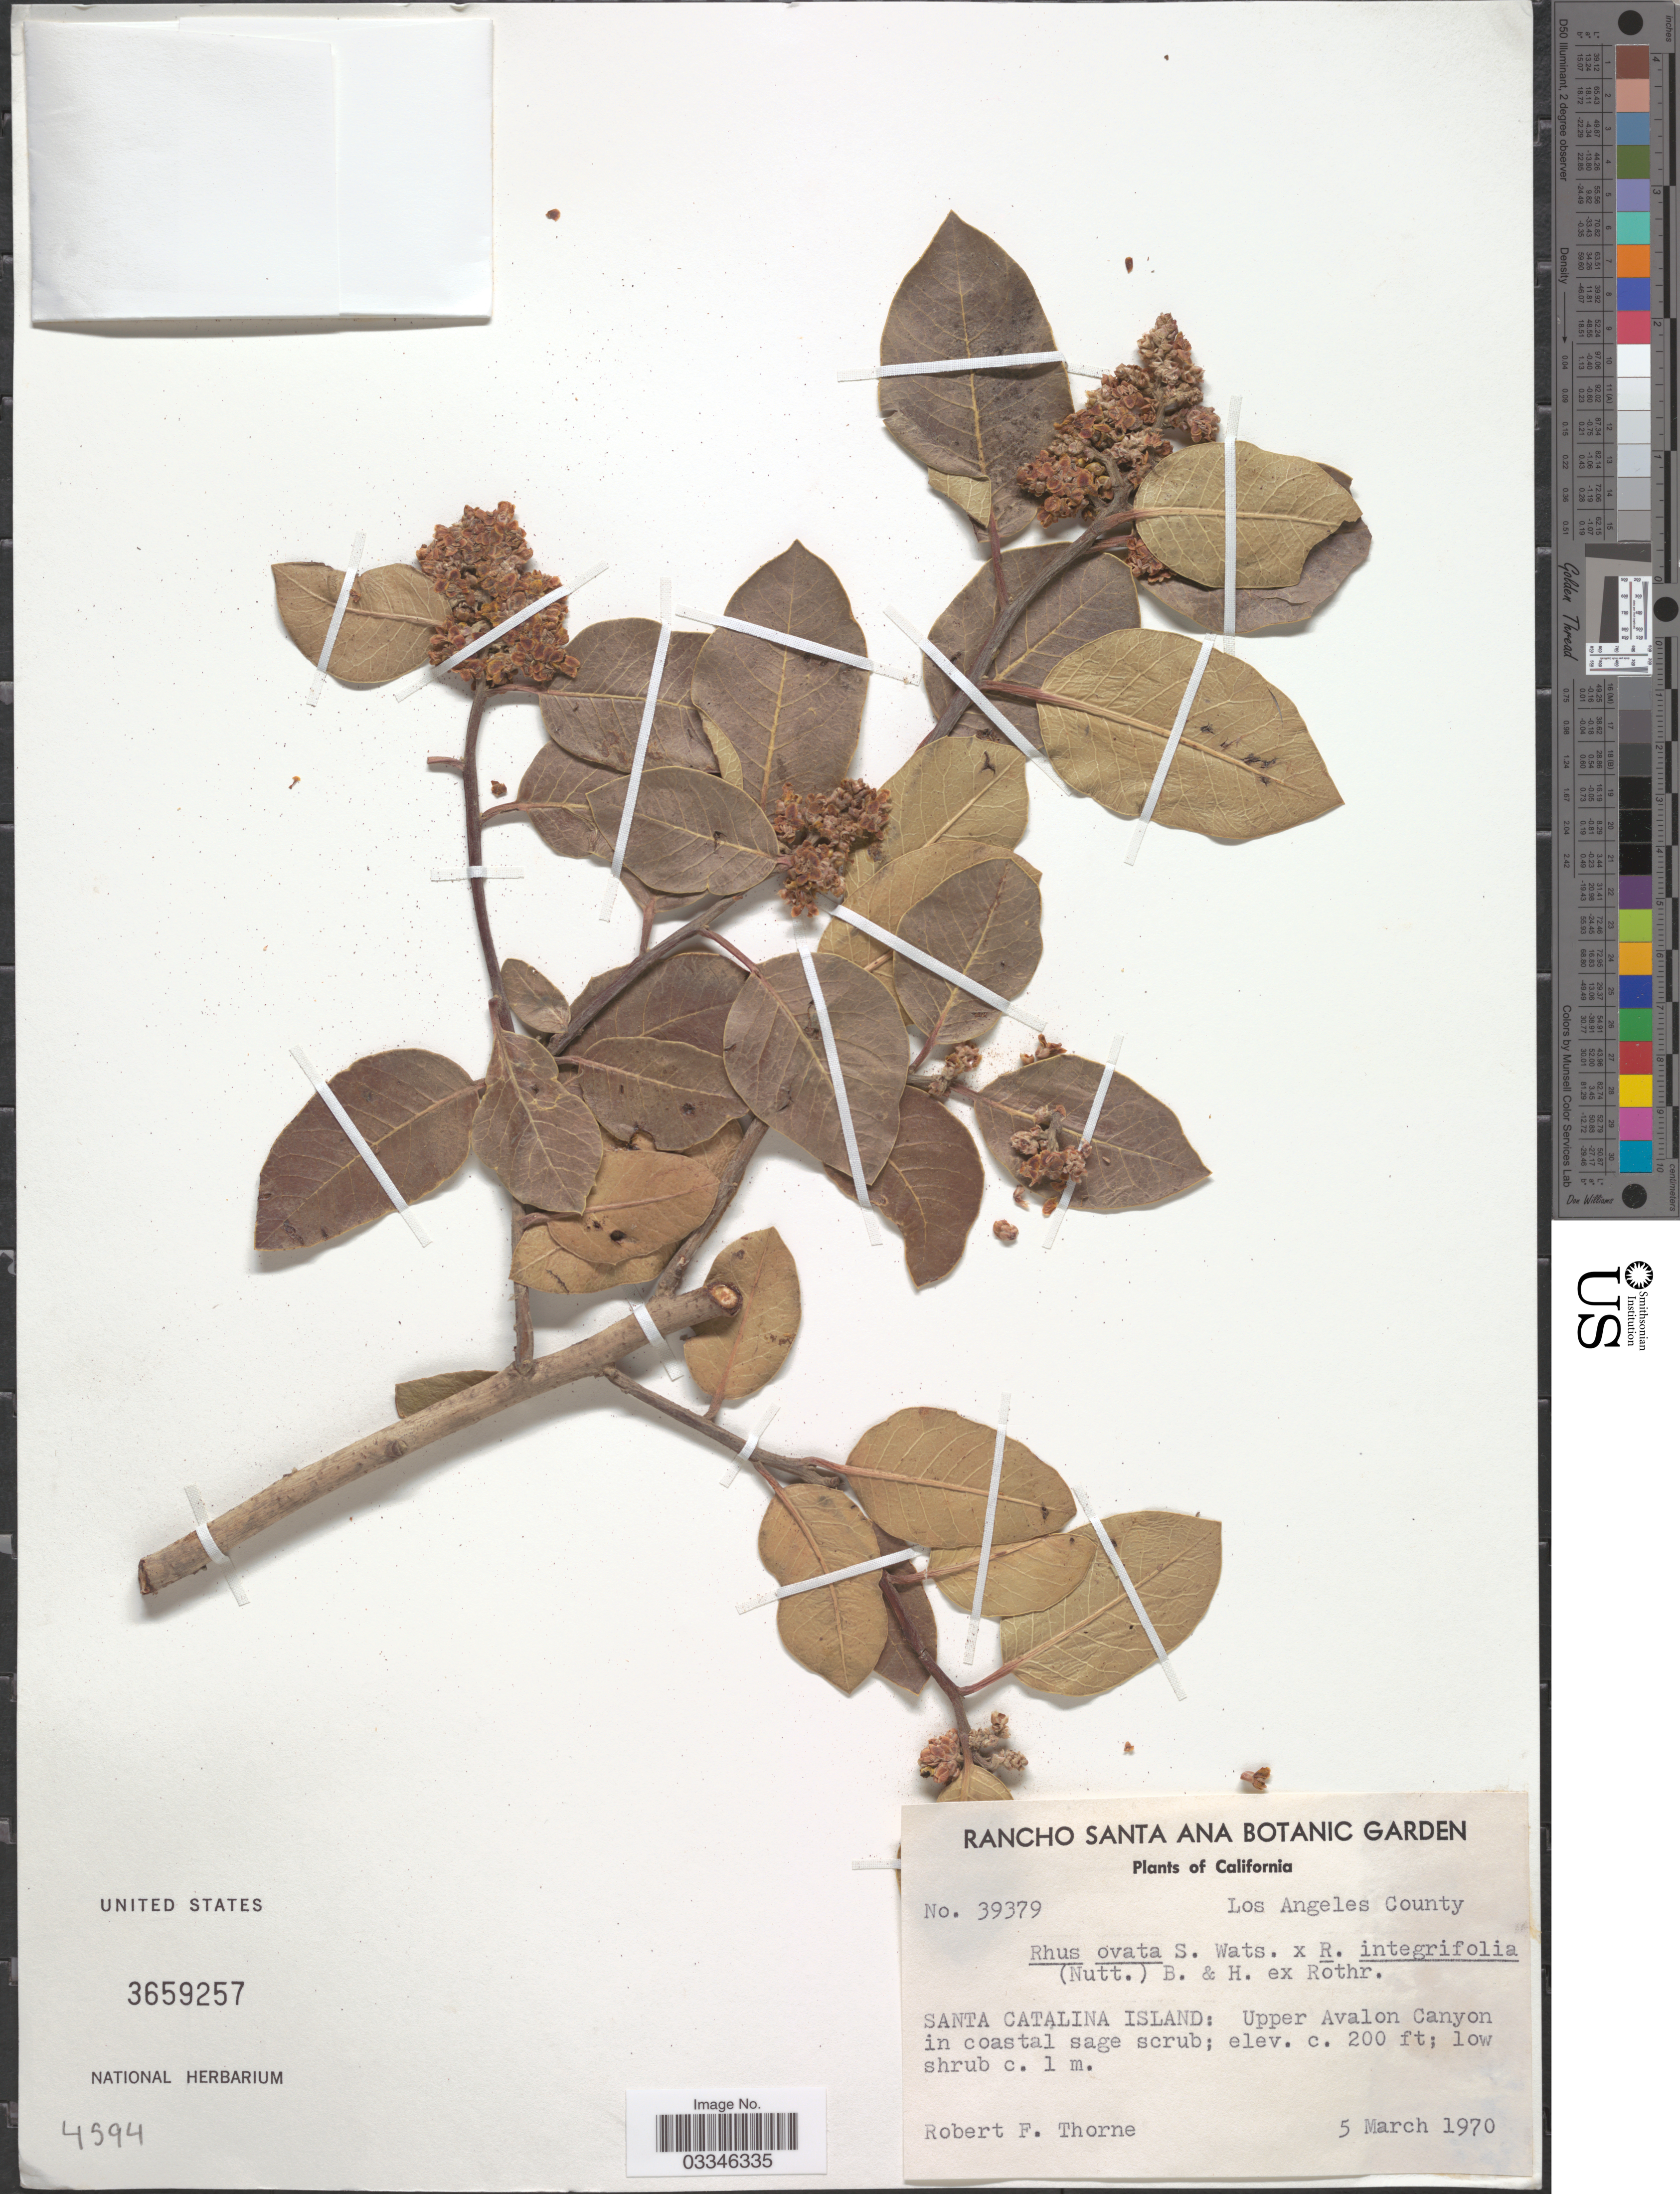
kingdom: Plantae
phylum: Tracheophyta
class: Magnoliopsida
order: Sapindales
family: Anacardiaceae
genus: Rhus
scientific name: Rhus ovata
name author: S. Watson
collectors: R. F. Thorne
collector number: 39379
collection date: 1970-03-05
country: United States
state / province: California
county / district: Los Angeles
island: Santa Catalina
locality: Santa Catalina Island: Upper Avalon Canyon in coastal sage scrub.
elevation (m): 61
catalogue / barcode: US 3659257